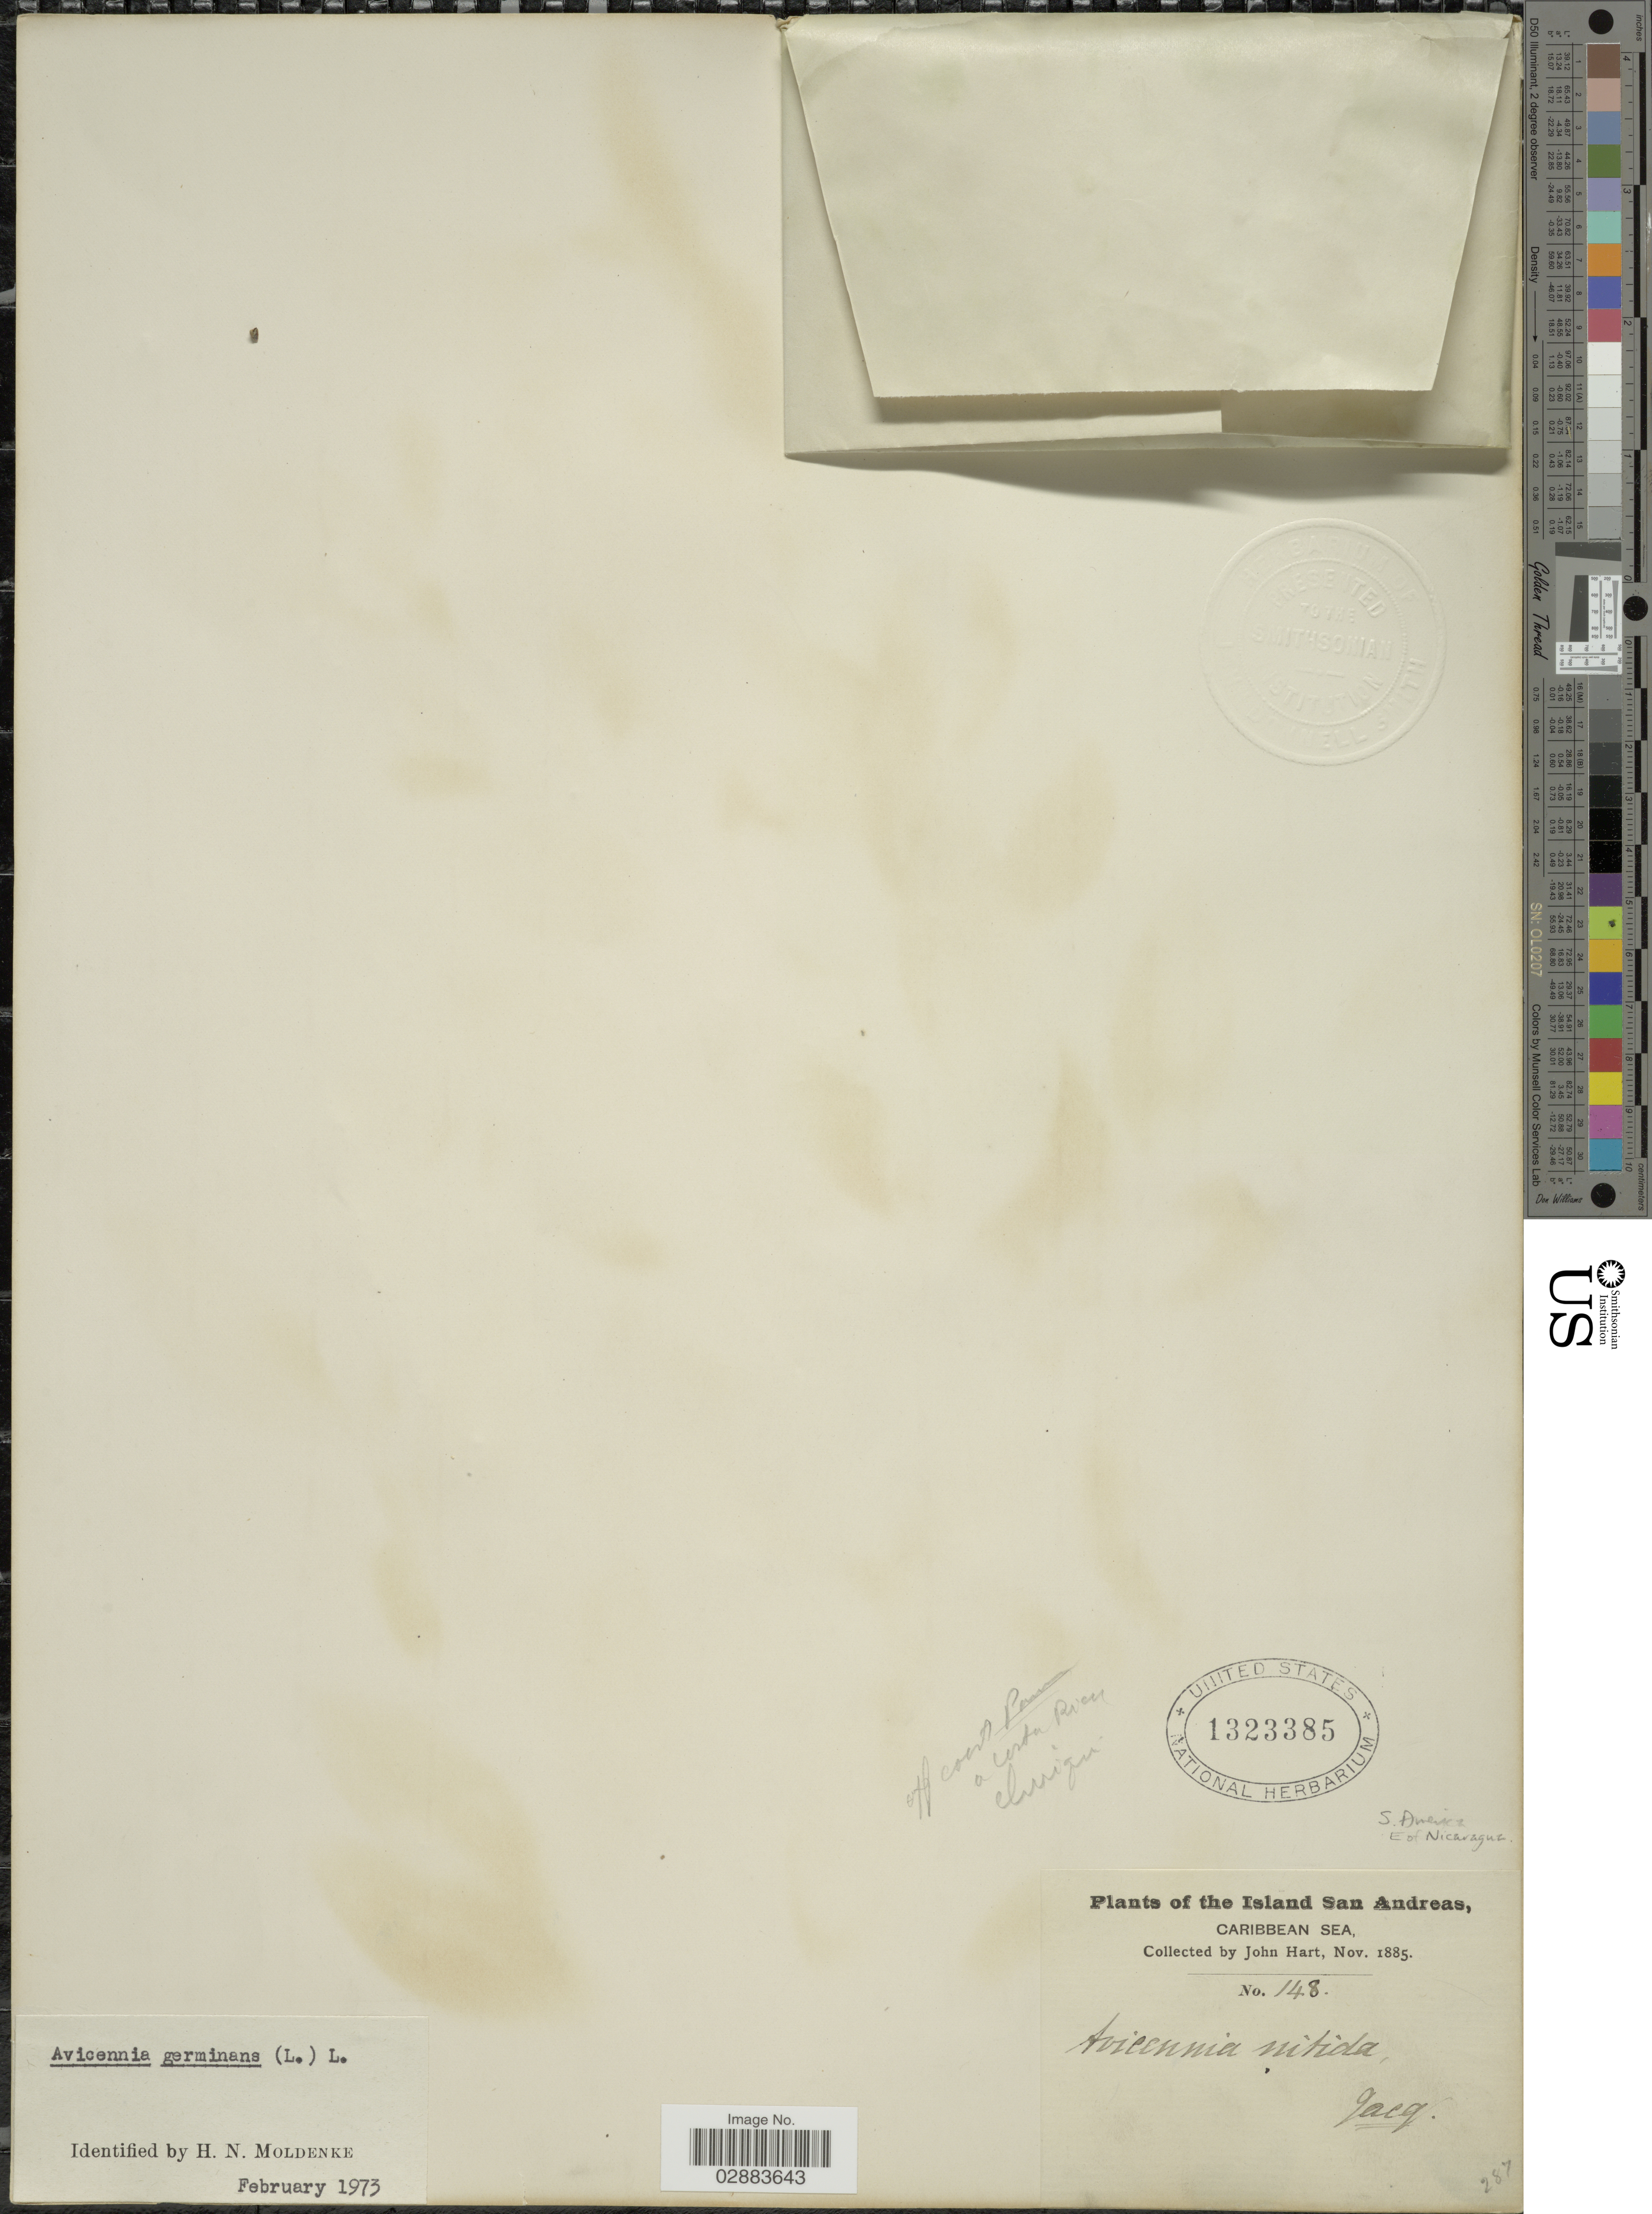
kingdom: Plantae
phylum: Tracheophyta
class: Magnoliopsida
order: Lamiales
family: Acanthaceae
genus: Avicennia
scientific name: Avicennia germinans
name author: (L.) L.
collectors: J. H. Hart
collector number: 148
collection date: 1885-11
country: Nicaragua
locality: S. America. E. of Nicaragua. Island San Andreas, Caribbean Sea.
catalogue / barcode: US 1323385